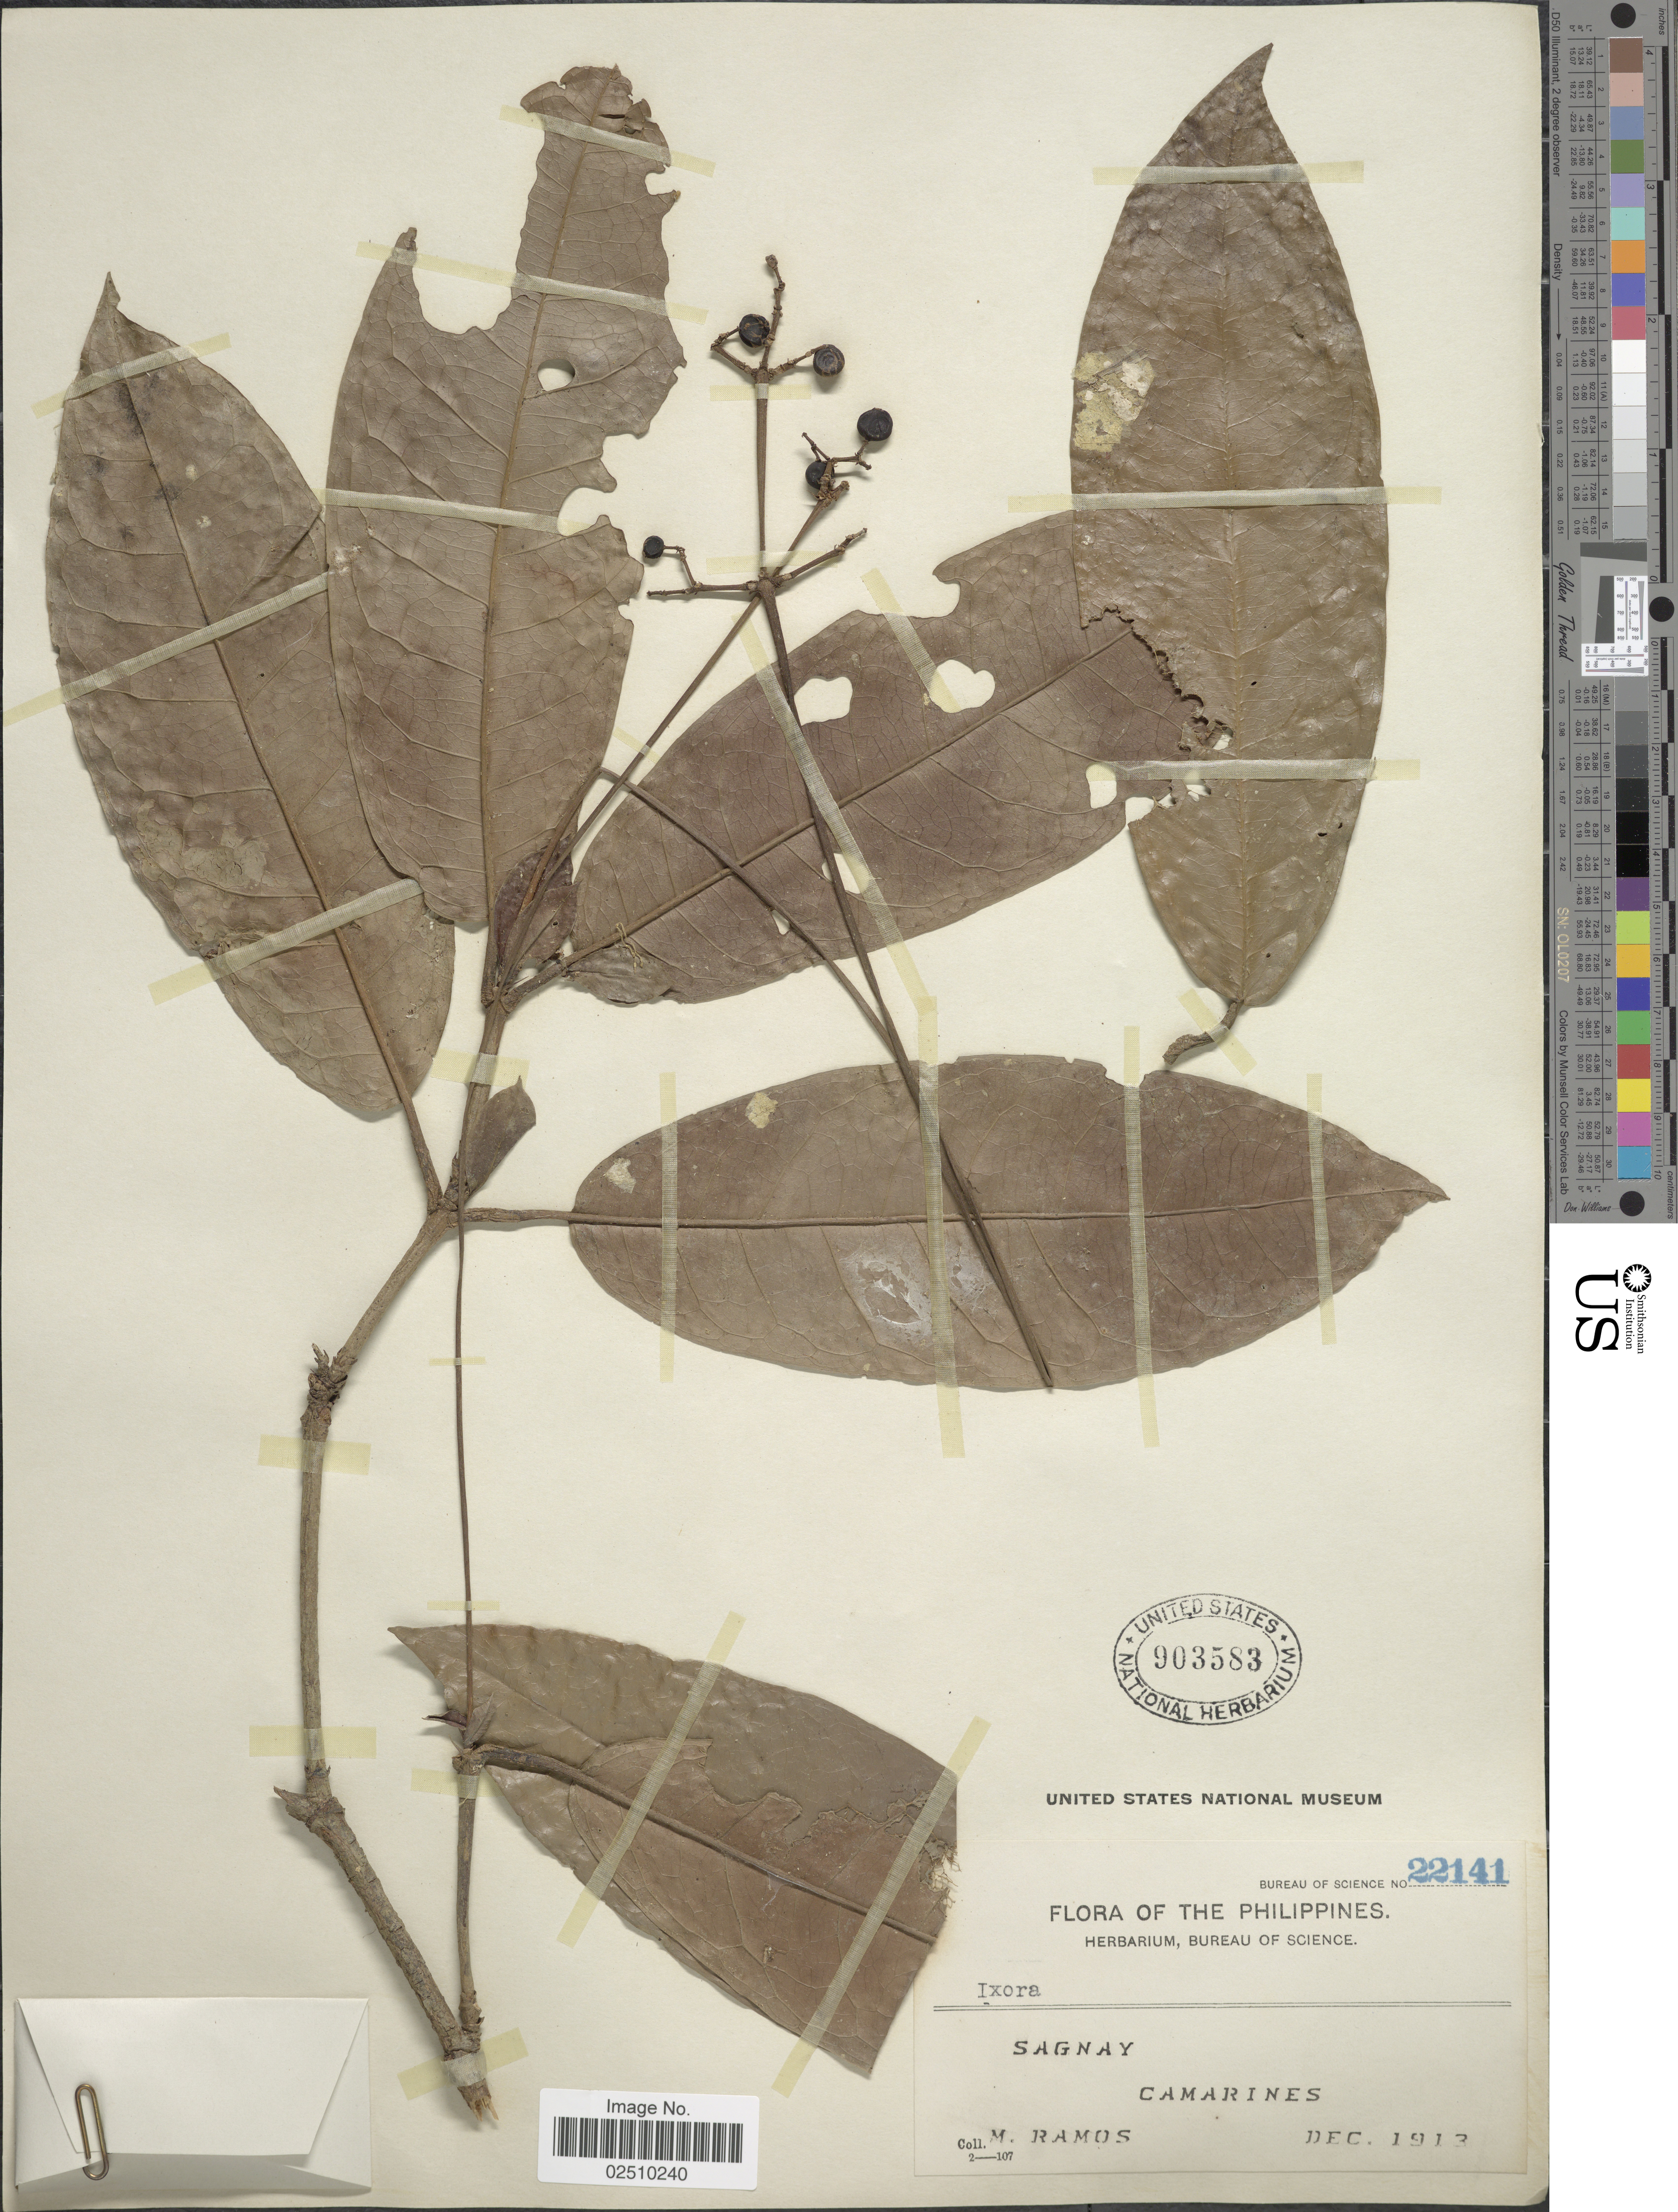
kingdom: Plantae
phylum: Tracheophyta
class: Magnoliopsida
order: Gentianales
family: Rubiaceae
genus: Ixora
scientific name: Ixora sp.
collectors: M. Ramos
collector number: Bureau of Science 22141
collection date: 1913-12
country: Philippines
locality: Sagnay, Camarines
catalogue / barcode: US 903583